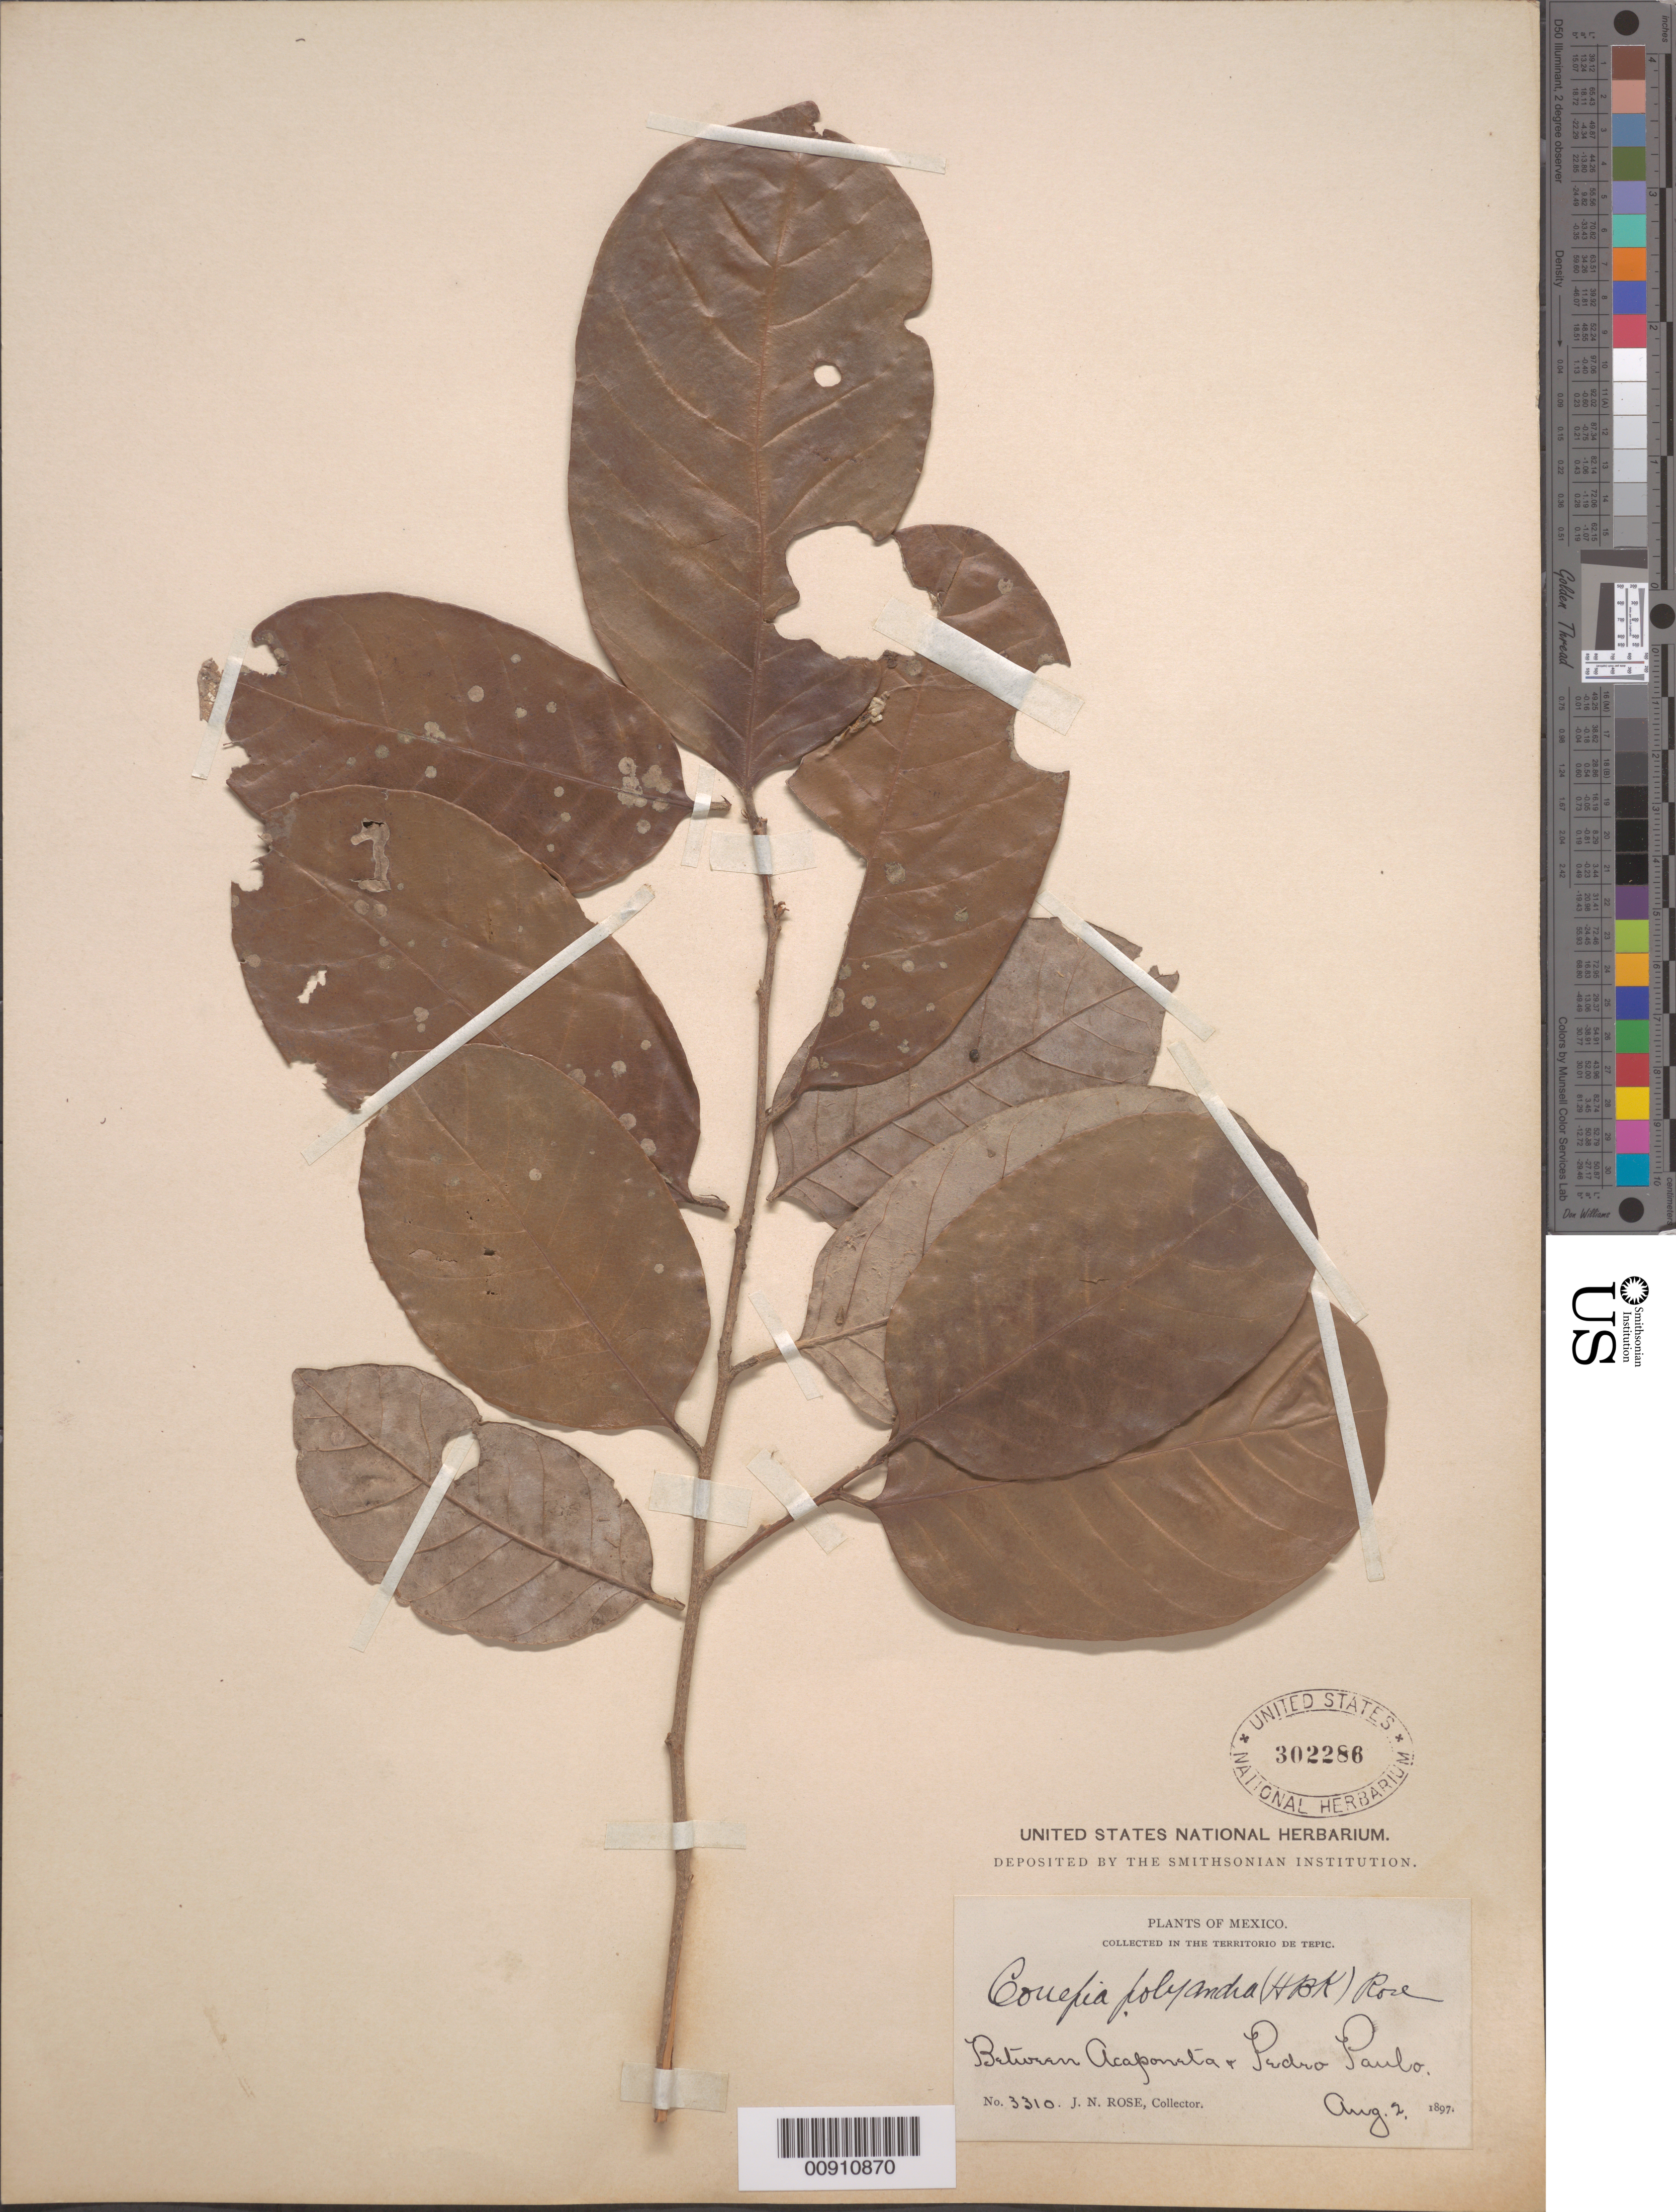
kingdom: Plantae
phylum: Tracheophyta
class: Magnoliopsida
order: Malpighiales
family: Chrysobalanaceae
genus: Couepia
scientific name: Couepia polyandra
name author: (Kunth) Rose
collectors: J. N. Rose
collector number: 3310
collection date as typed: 02 Aug 1897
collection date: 1897-08-02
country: Mexico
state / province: Nayarit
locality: Between Acaponeta & Pedro Paulo in the Territorio de Tepic.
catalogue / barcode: US 302286